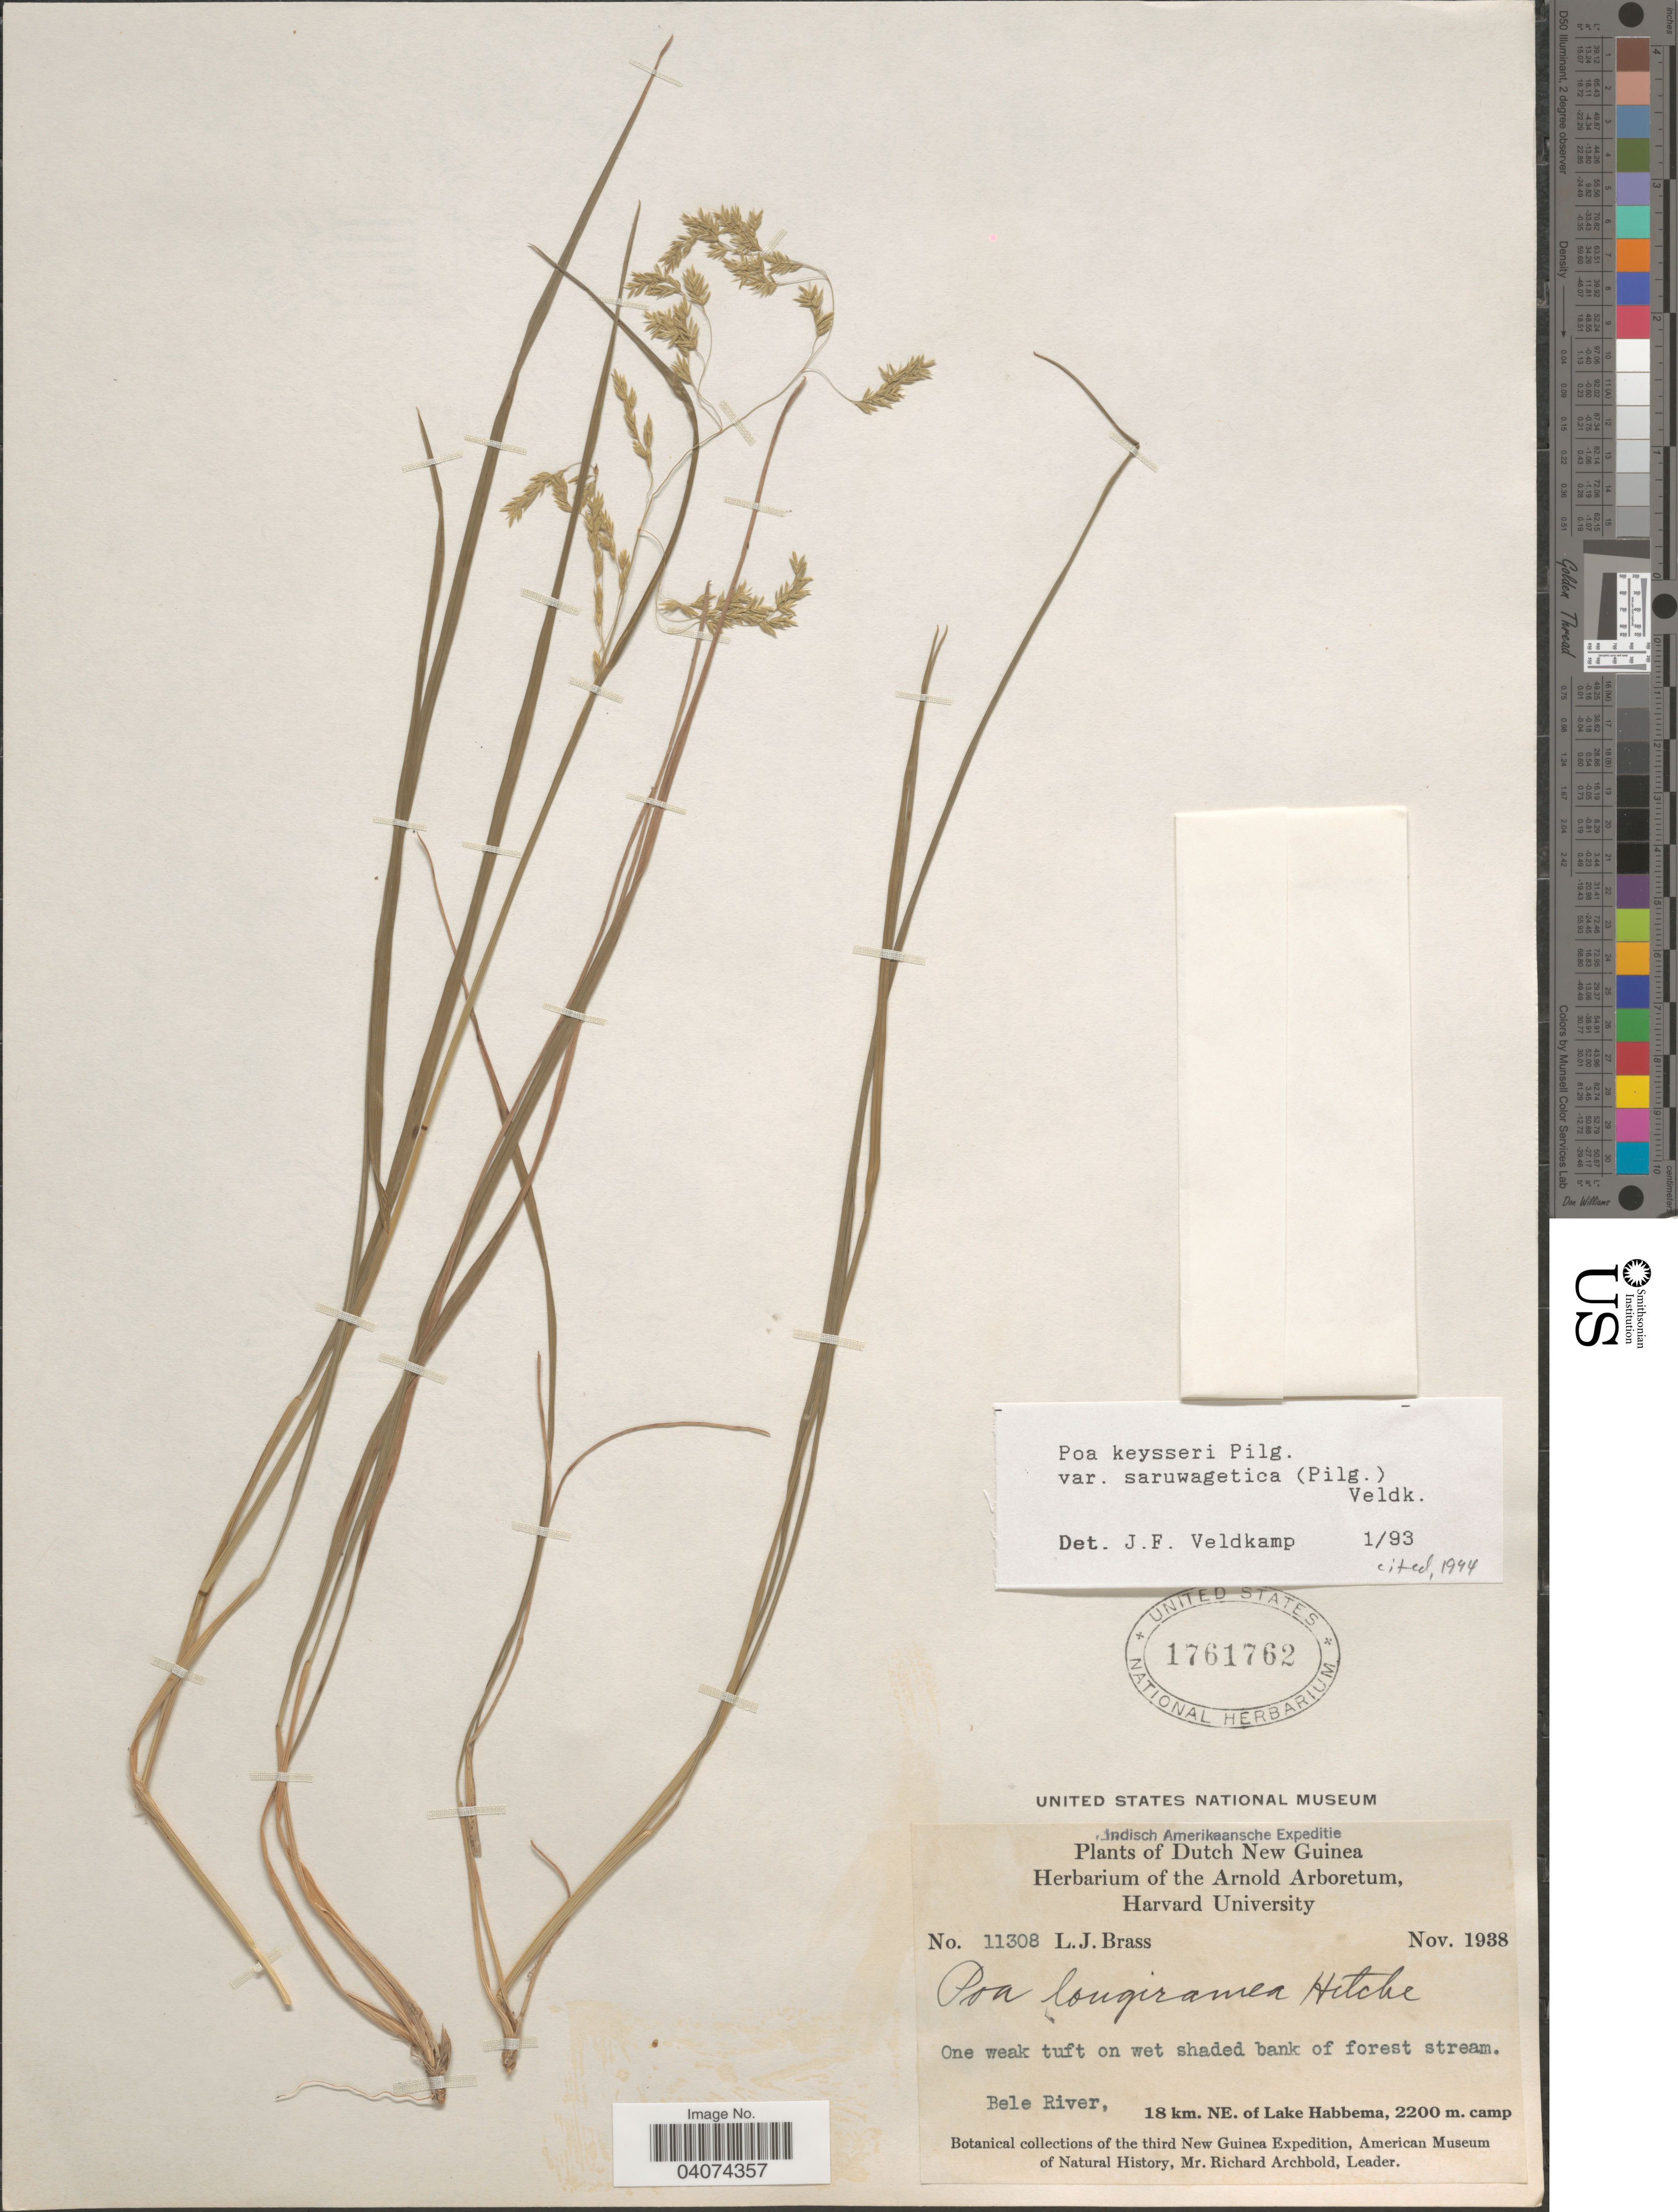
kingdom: Plantae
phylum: Tracheophyta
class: Liliopsida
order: Poales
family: Poaceae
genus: Poa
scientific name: Poa keysseri subsp. saruwagetica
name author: (Pilg.) Veldkamp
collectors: L. J. Brass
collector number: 11308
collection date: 1938-11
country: Indonesia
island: New Guinea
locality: Indisch Amerikaansche Expeditie. One weak tuft on wet shaded bank of forest stream. Bele River, 18 km. NE. of Lake Habbema, camp. The third New Guinea Expedition.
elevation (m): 2200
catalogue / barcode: US 1761762